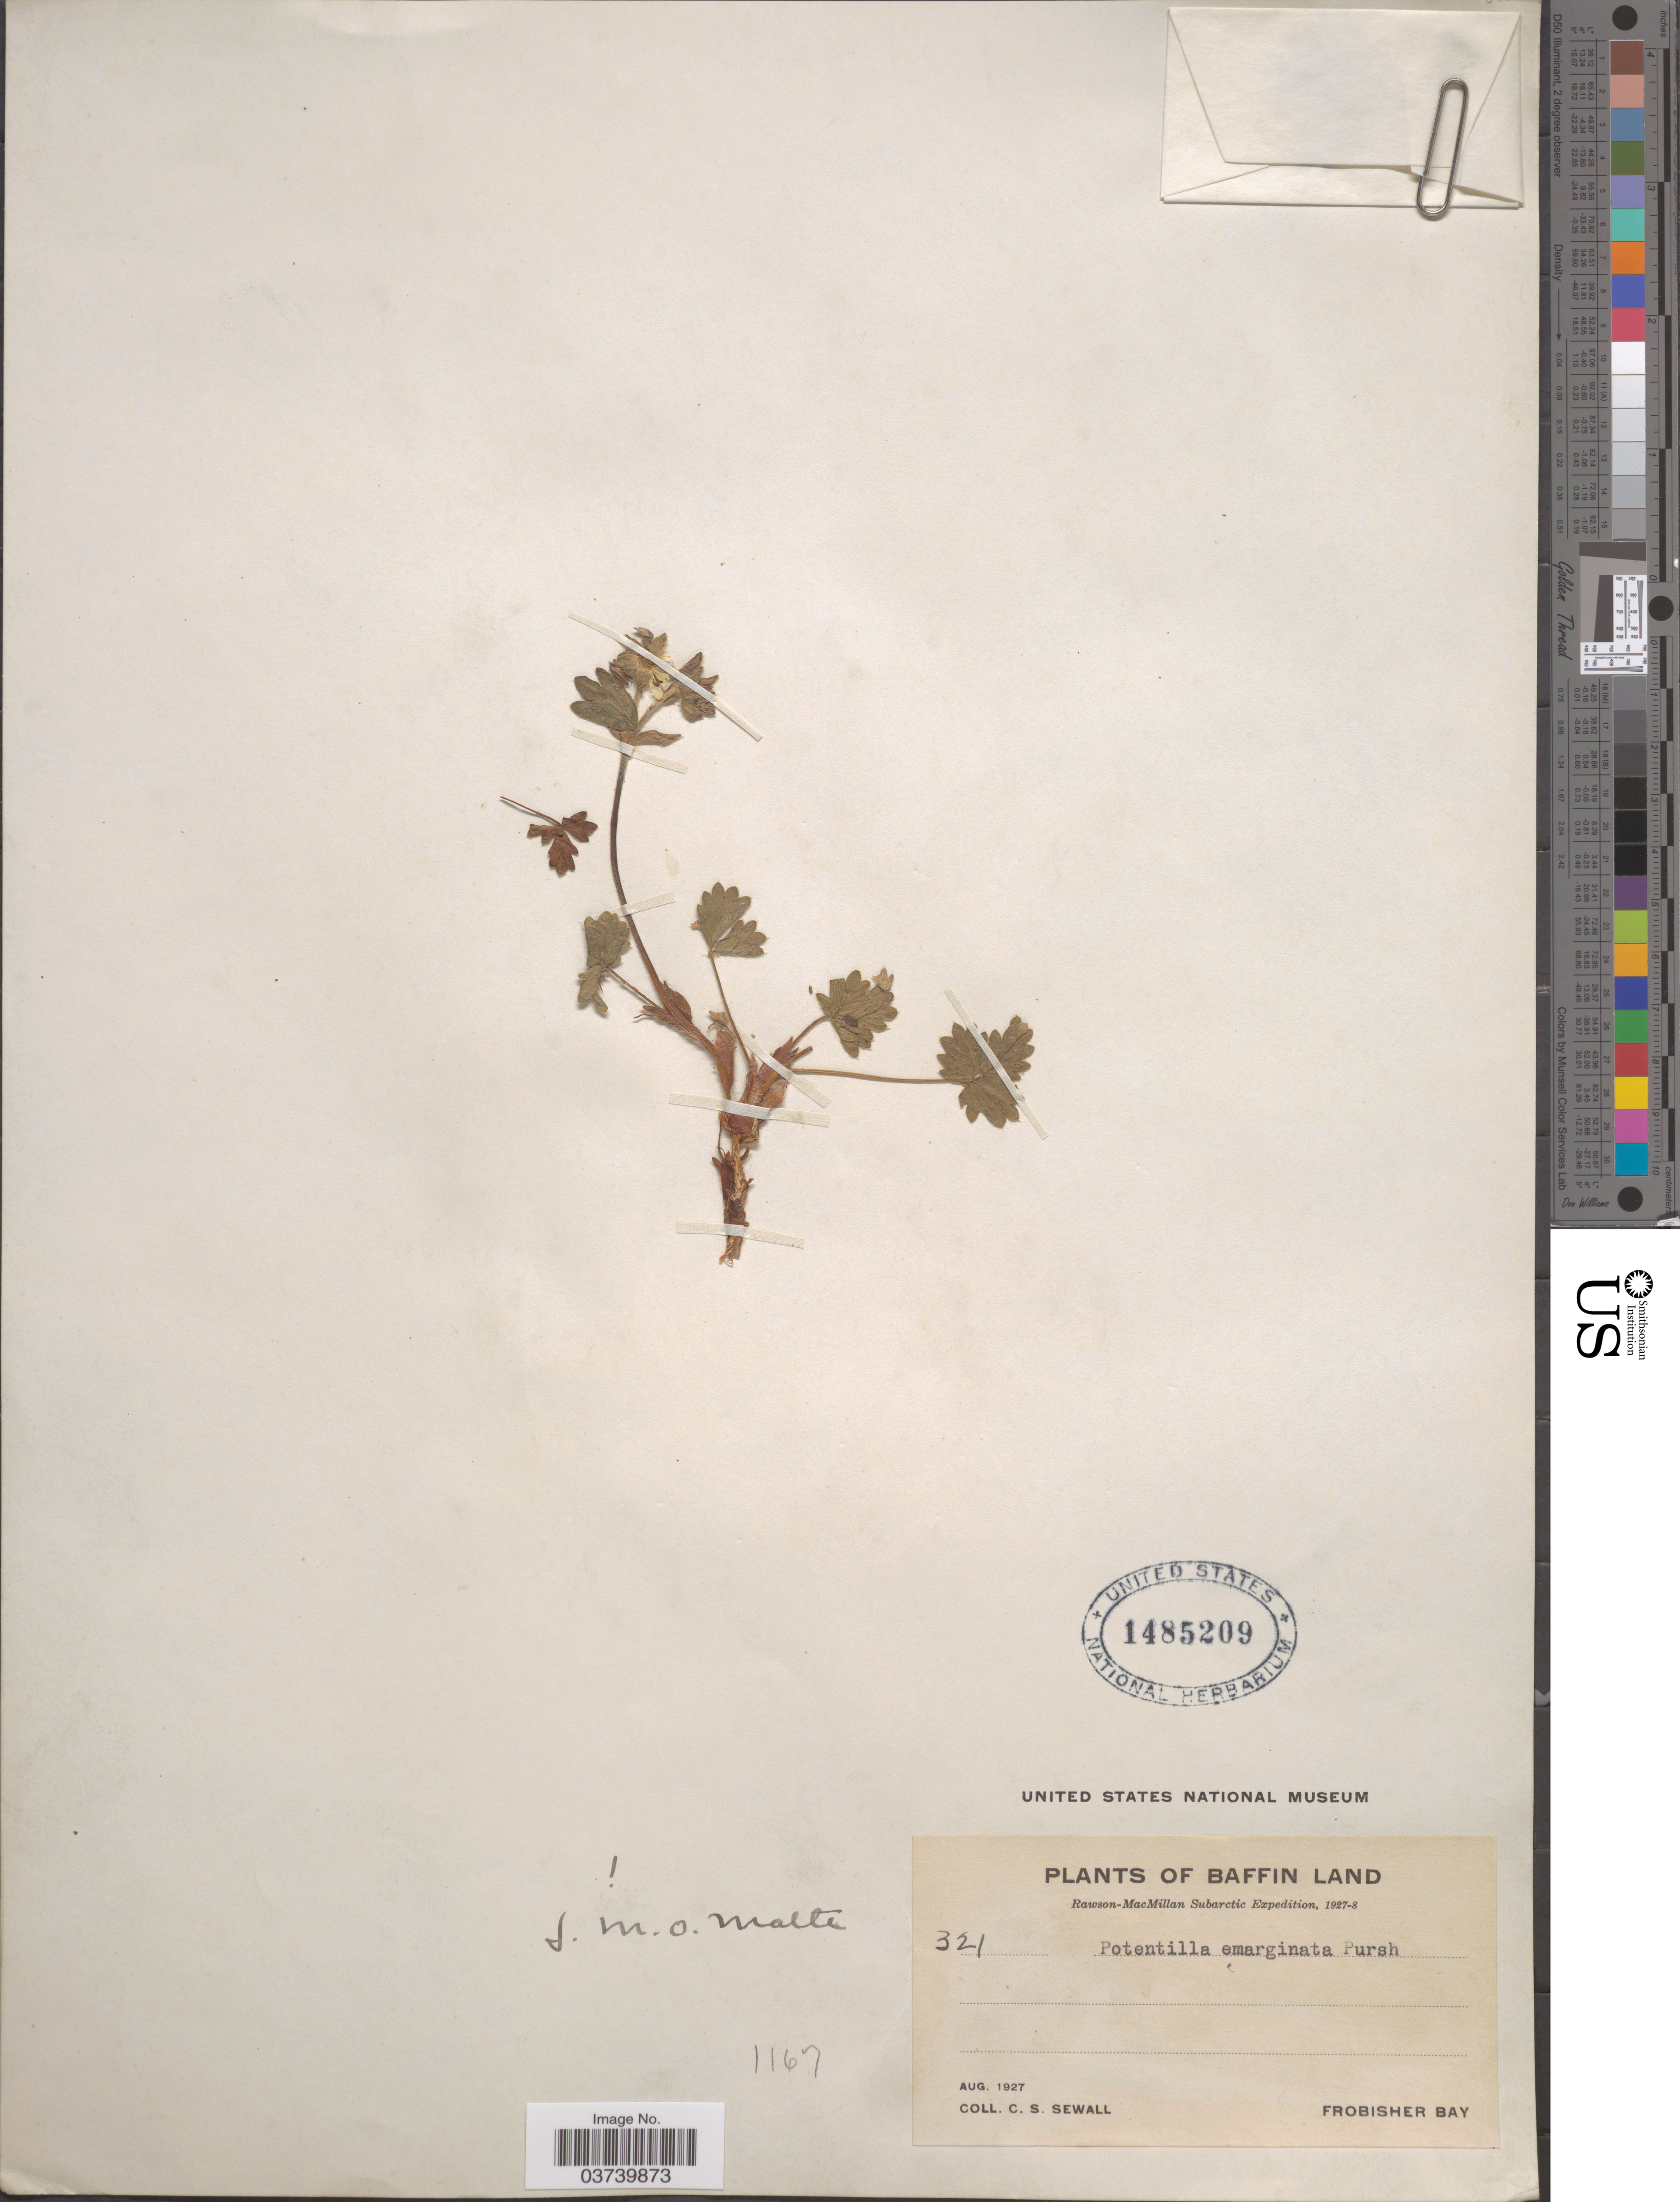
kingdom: Plantae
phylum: Tracheophyta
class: Magnoliopsida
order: Rosales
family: Rosaceae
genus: Potentilla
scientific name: Potentilla hyparctica subsp. hyparctica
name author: Malte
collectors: C. Sewall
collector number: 321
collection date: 1927-08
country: Canada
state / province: Nunavut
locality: Baffin Land. Frobisher Bay.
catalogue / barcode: US 1485209